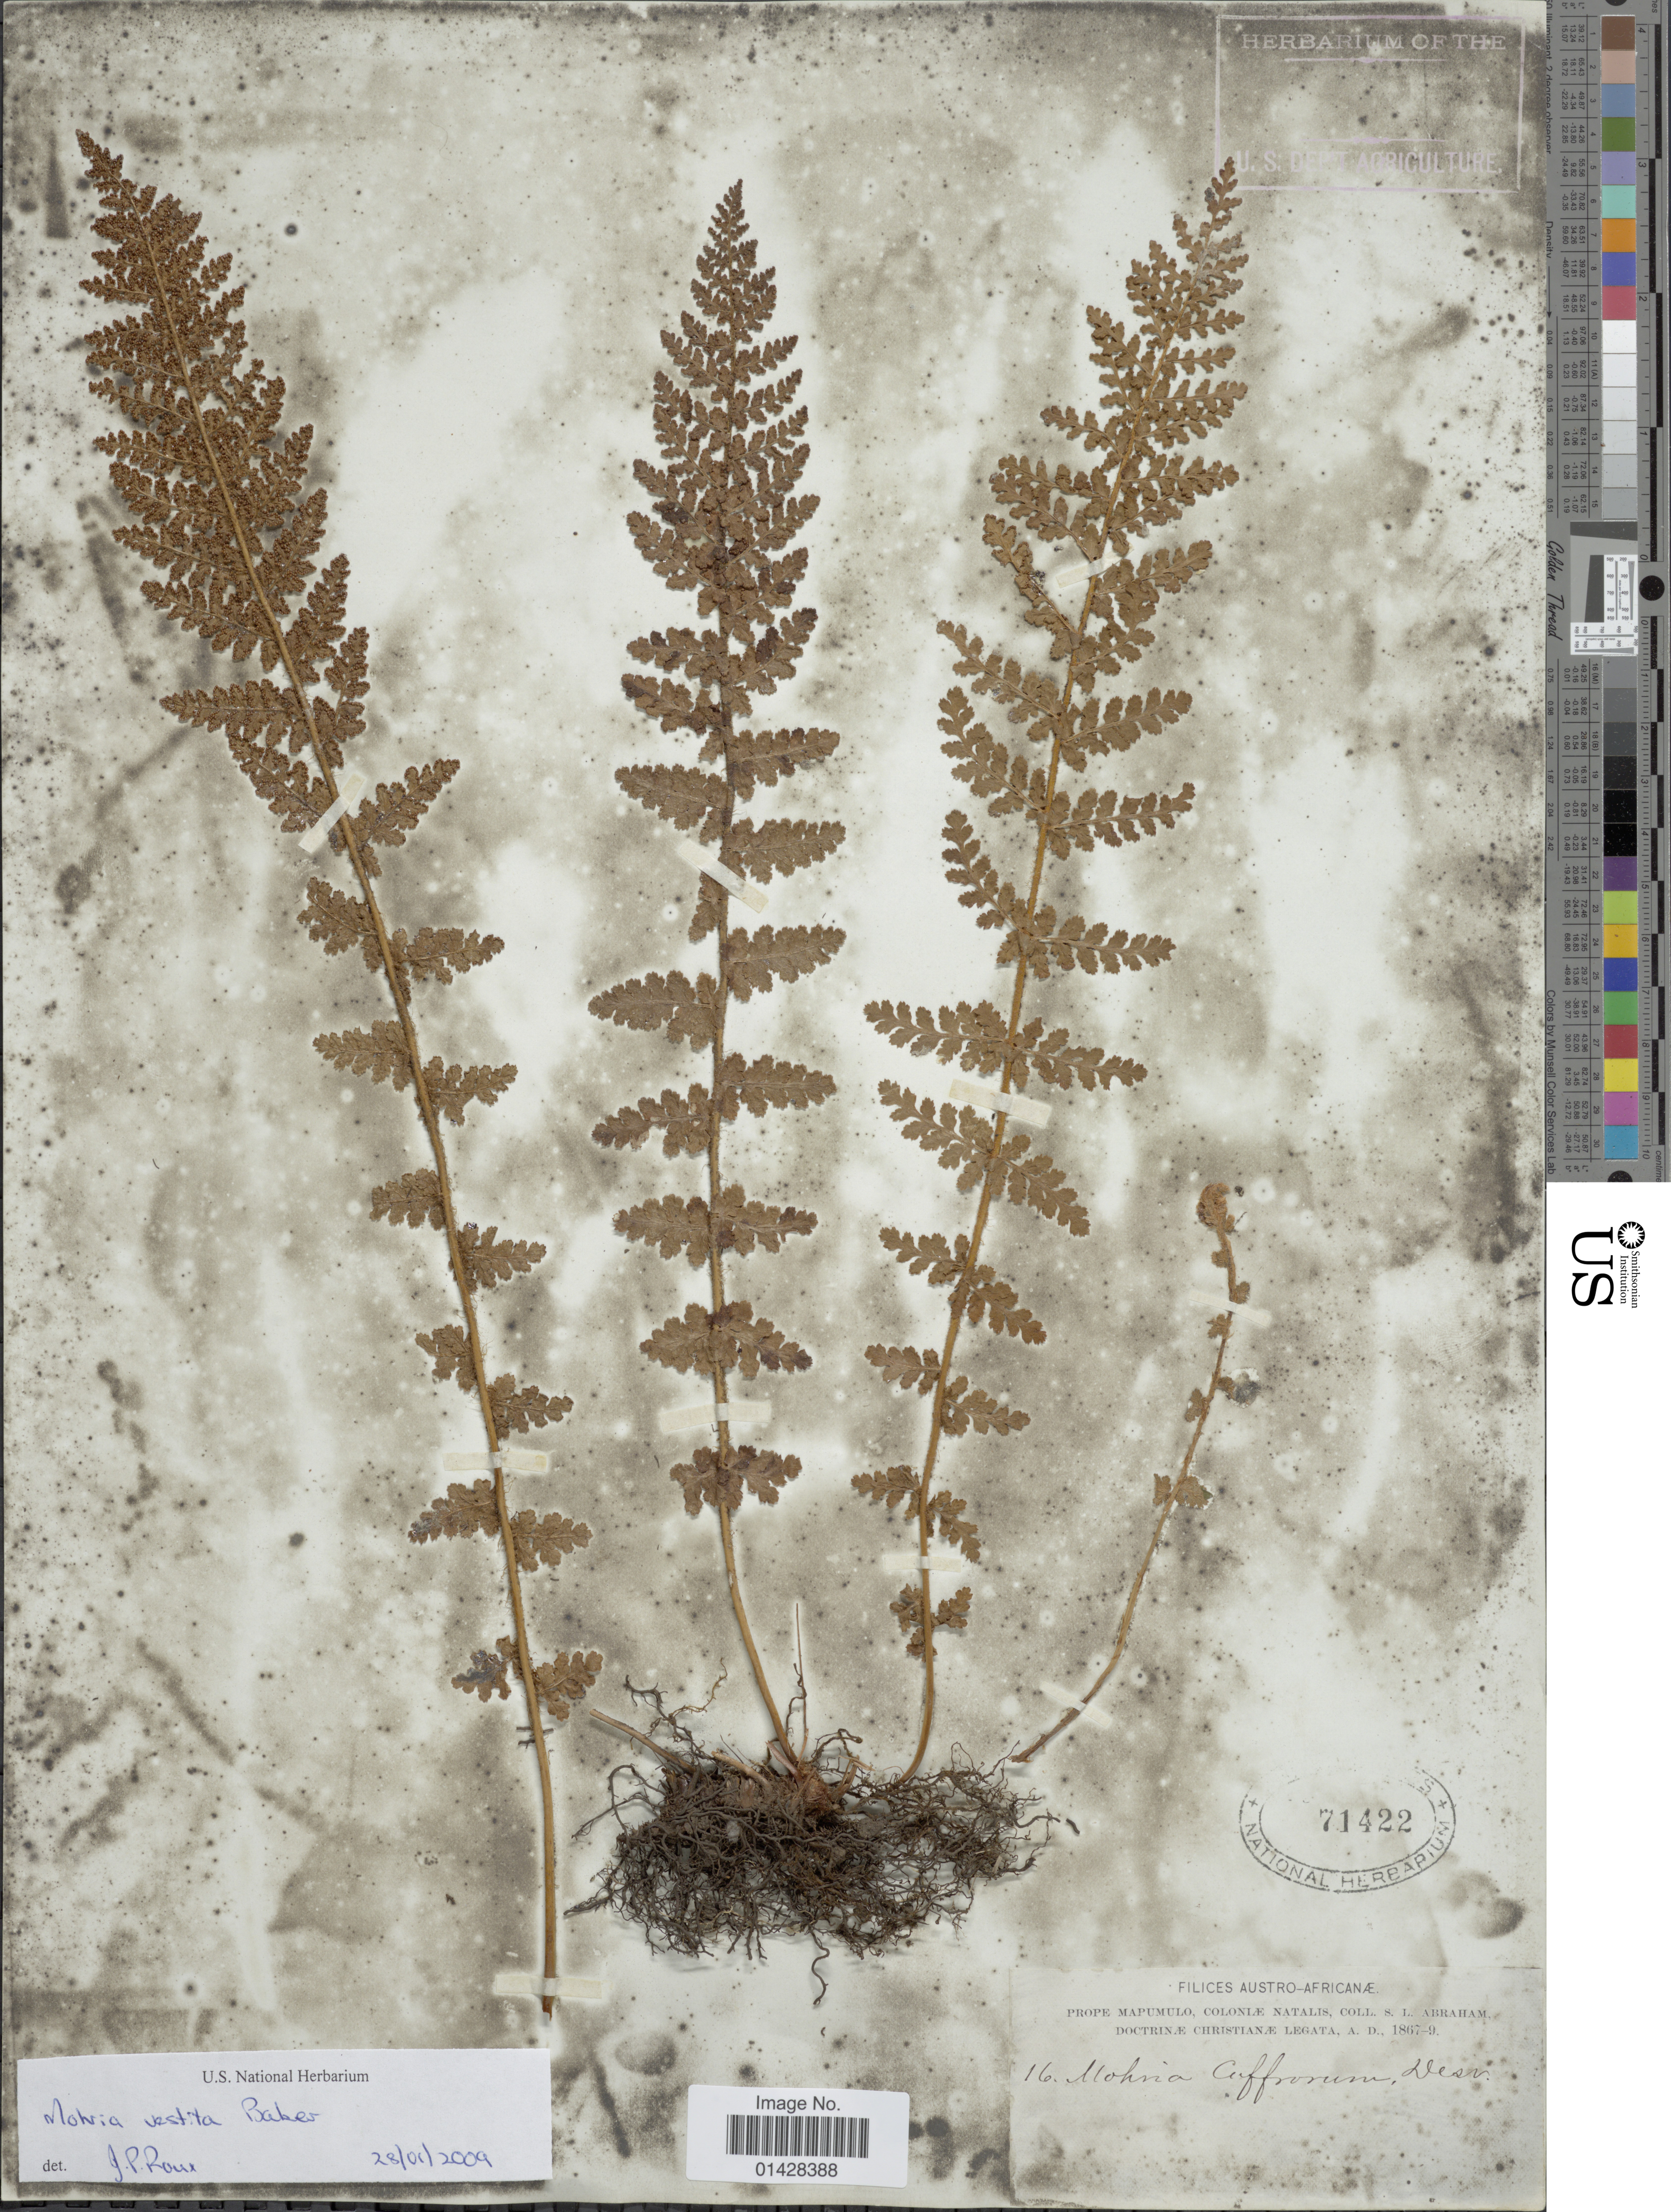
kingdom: Plantae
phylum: Tracheophyta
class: Polypodiopsida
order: Schizaeales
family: Anemiaceae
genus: Anemia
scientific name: Anemia vestita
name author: (Baker) Christenh.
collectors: S. Abraham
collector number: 16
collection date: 1867/1899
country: South Africa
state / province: KwaZulu-Natal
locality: Austro-africanæ, prope Mapumulo, Coloniæ Natalis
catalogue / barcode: US 71422